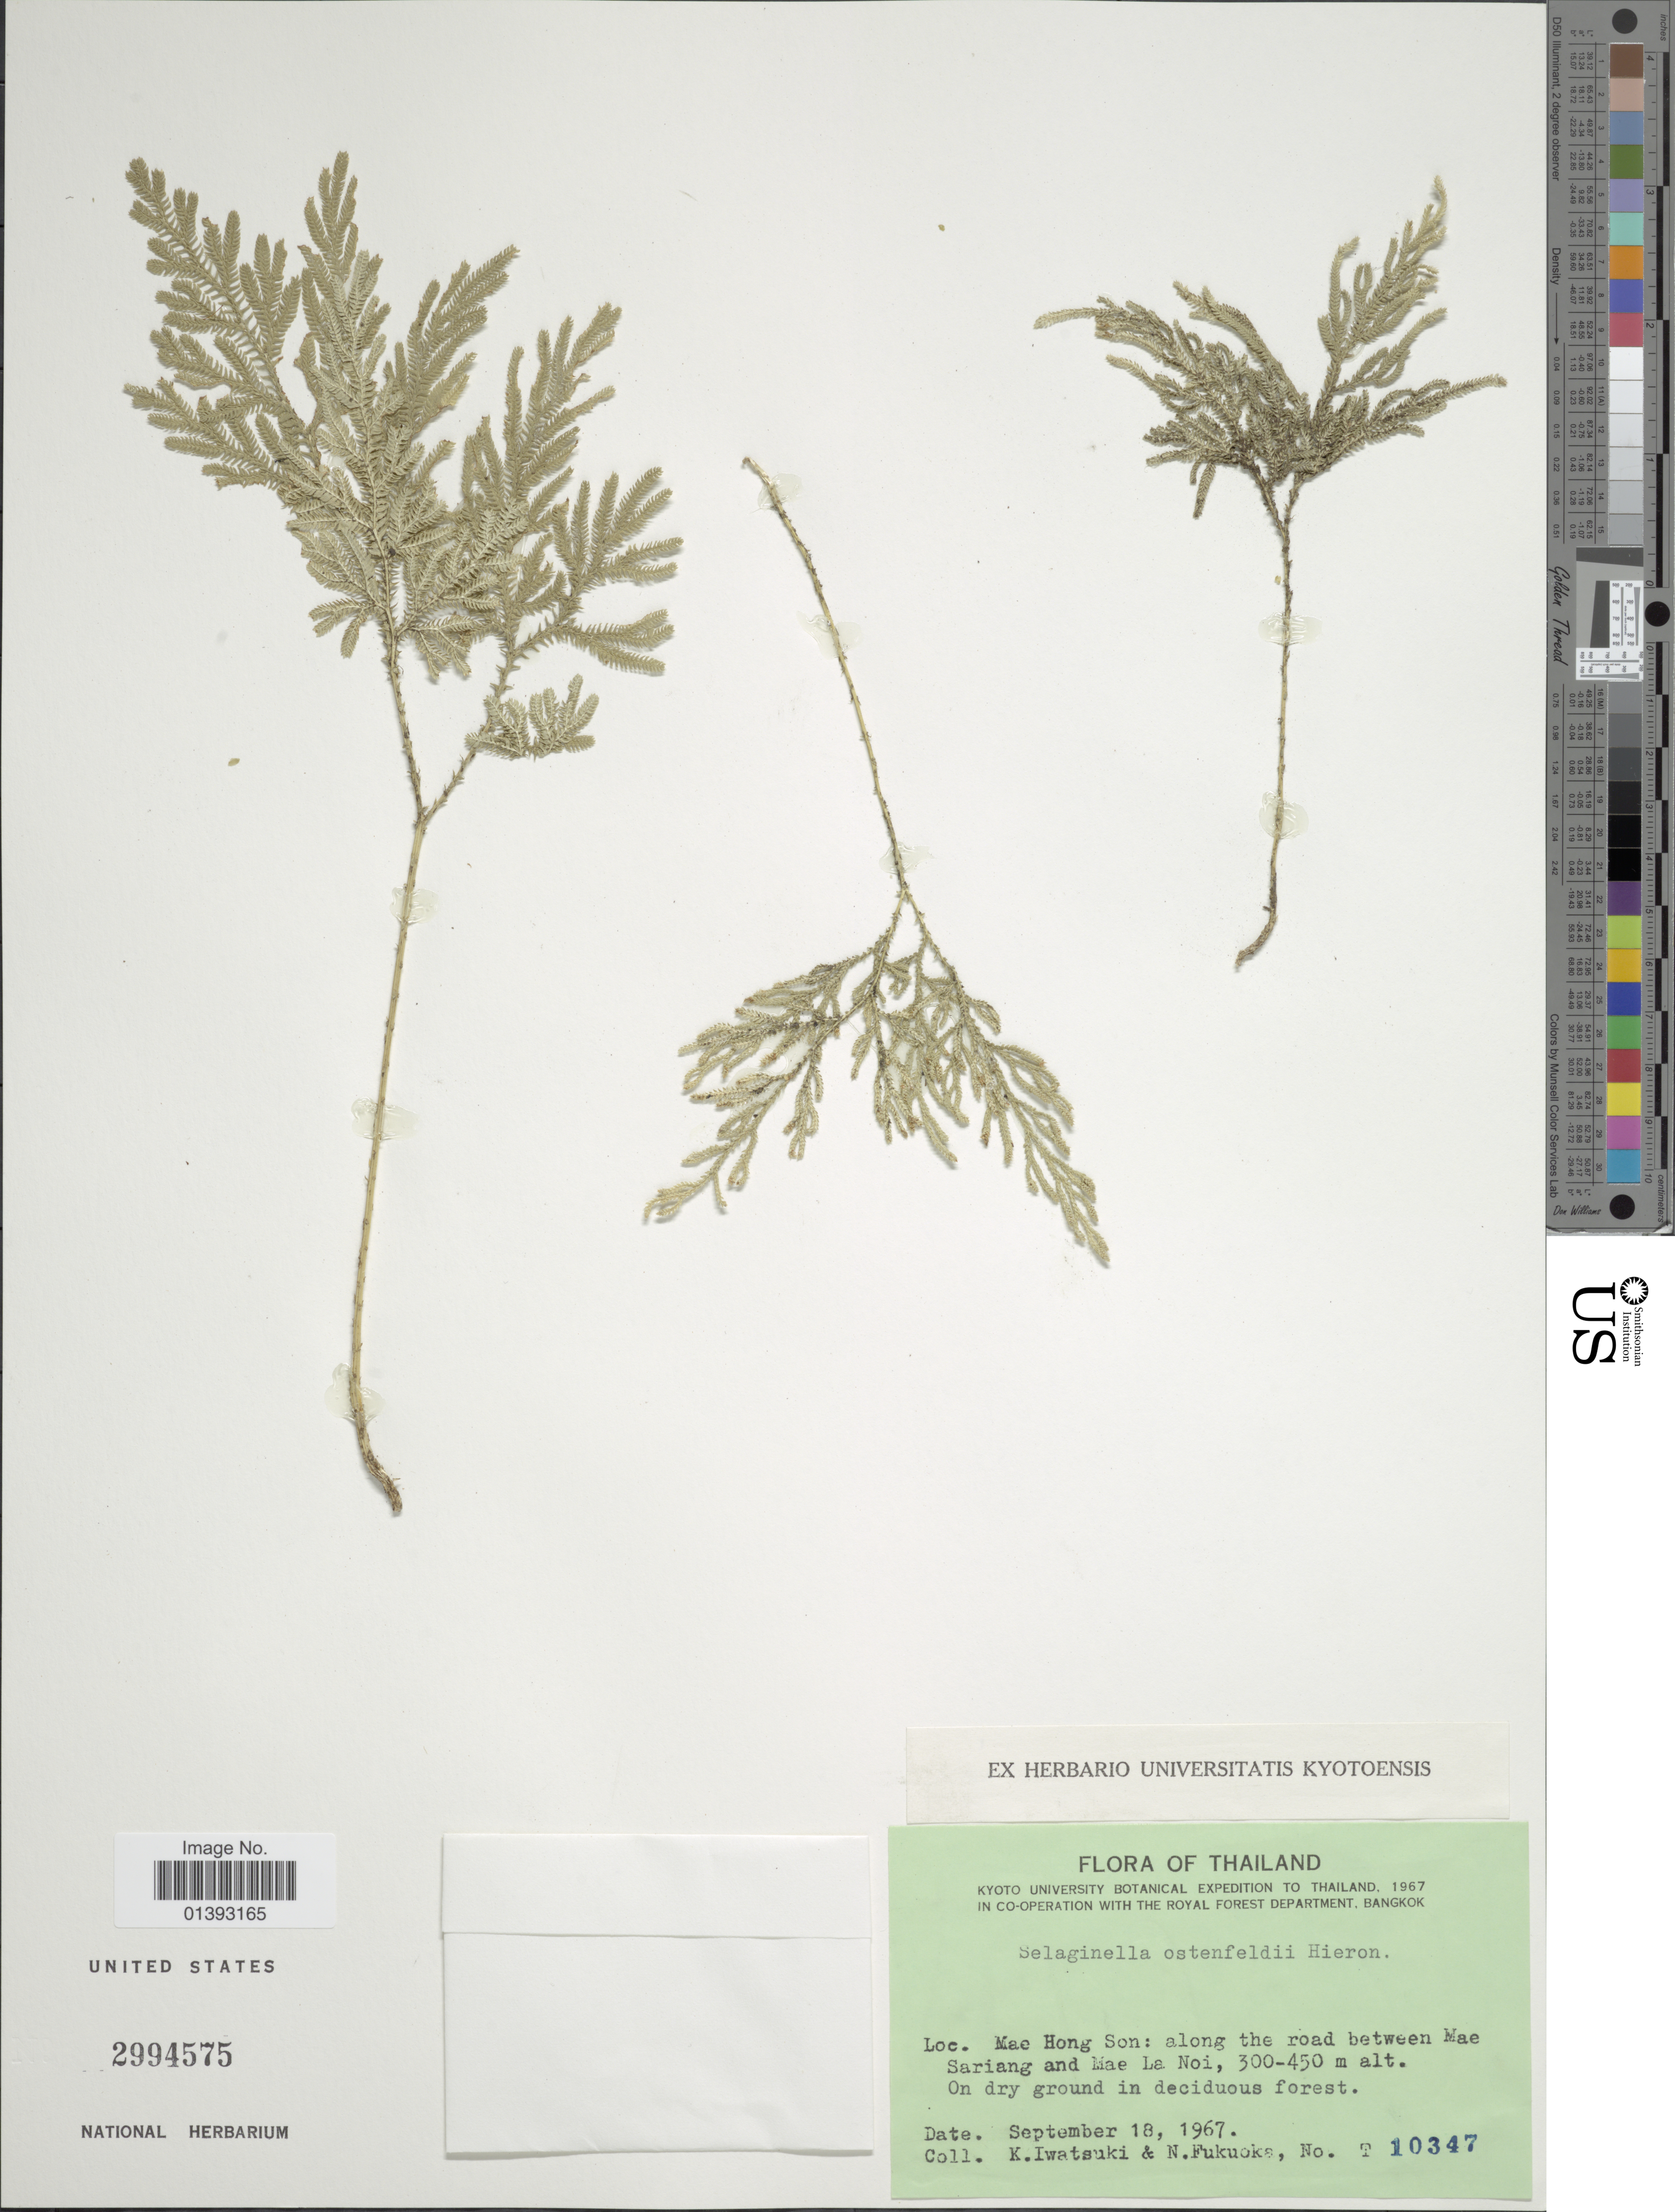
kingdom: Plantae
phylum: Tracheophyta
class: Lycopodiopsida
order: Selaginellales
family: Selaginellaceae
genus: Selaginella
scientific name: Selaginella ostenfeldii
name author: Hieron.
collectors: K. Iwatsuki & N. Fukuoka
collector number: T10347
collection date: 1967-09-18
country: Thailand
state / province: Mae Hong Son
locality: Along the road between Mae Sariang and Mae La Noi, on dry ground in deciduous forest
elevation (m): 300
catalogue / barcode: US 2994575